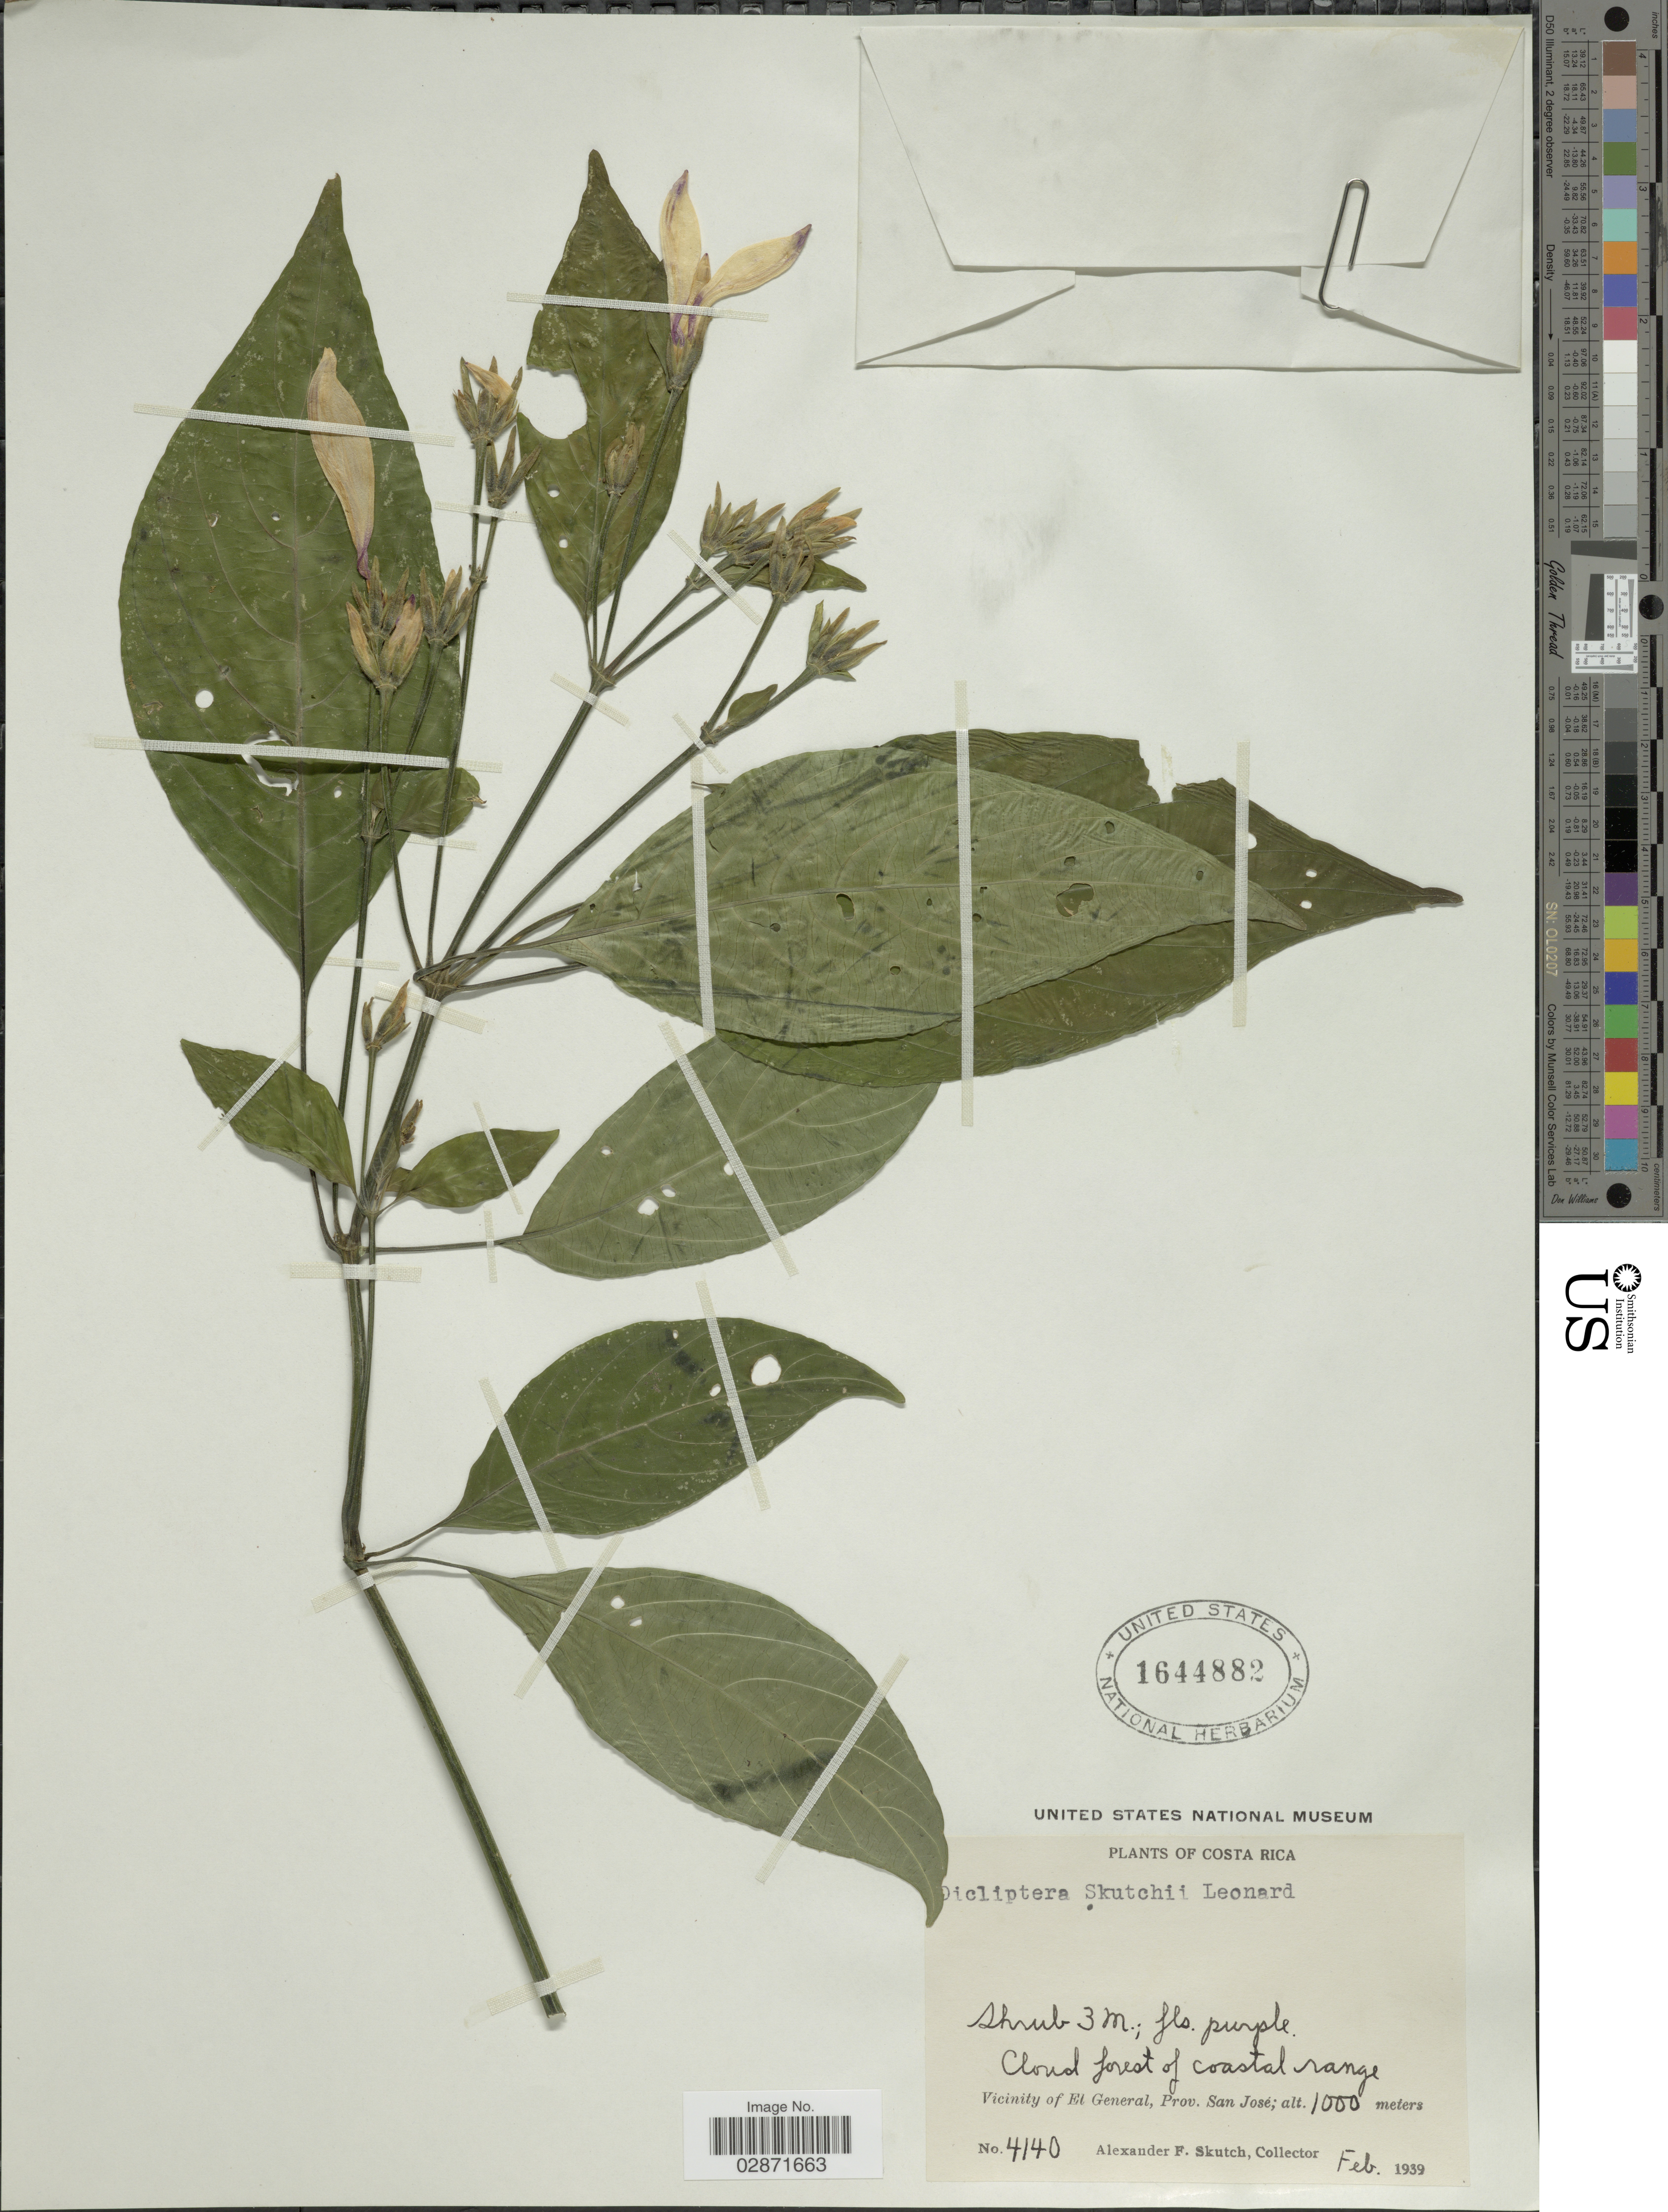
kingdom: Plantae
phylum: Tracheophyta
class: Magnoliopsida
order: Lamiales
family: Acanthaceae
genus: Dicliptera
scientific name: Dicliptera skutchii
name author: Leonard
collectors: A. F. Skutch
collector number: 4140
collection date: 1939-02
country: Costa Rica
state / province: San José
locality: Vicinity of El General, Prov. San José.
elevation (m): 1000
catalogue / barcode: US 1644882